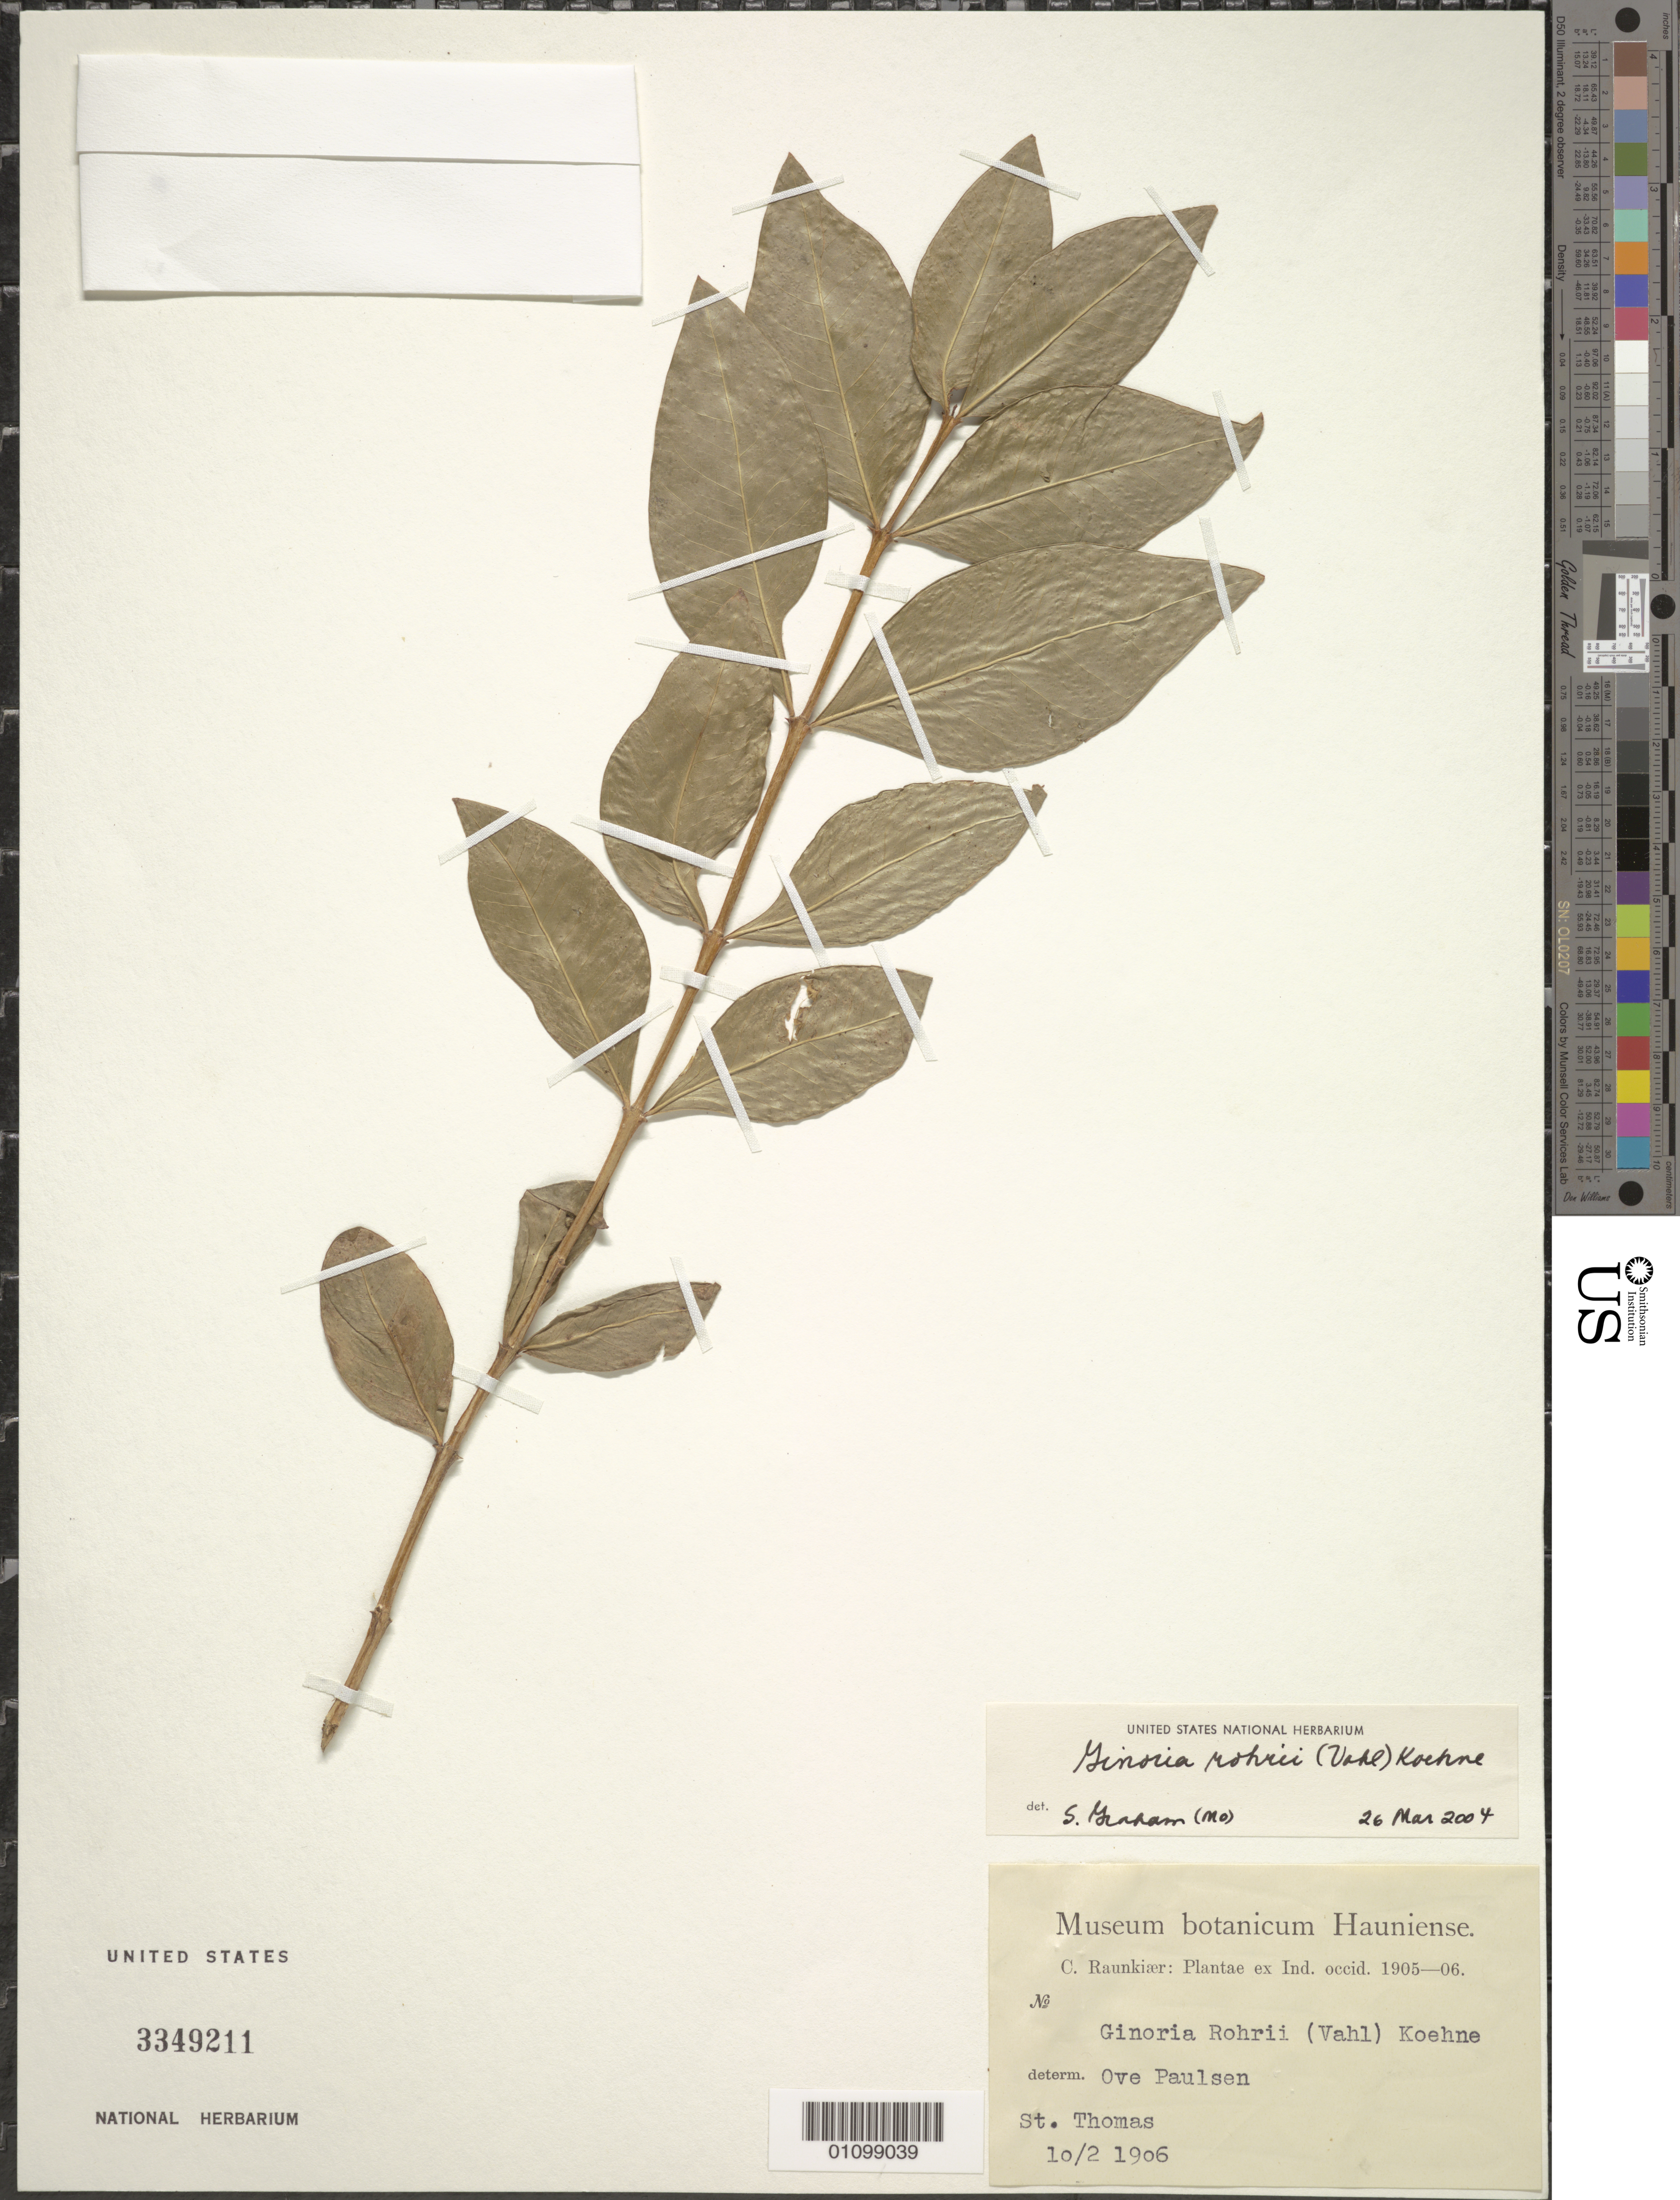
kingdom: Plantae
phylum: Tracheophyta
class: Magnoliopsida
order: Myrtales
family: Lythraceae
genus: Ginoria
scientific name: Ginoria rohrii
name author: (Vahl) Koehne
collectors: C. Raunkiær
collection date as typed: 02 Oct 1906 or 10 Feb 1906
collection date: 1906-02-10 or 1906-10-02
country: U.S. Virgin Islands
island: St. Thomas I.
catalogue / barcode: US 3349211